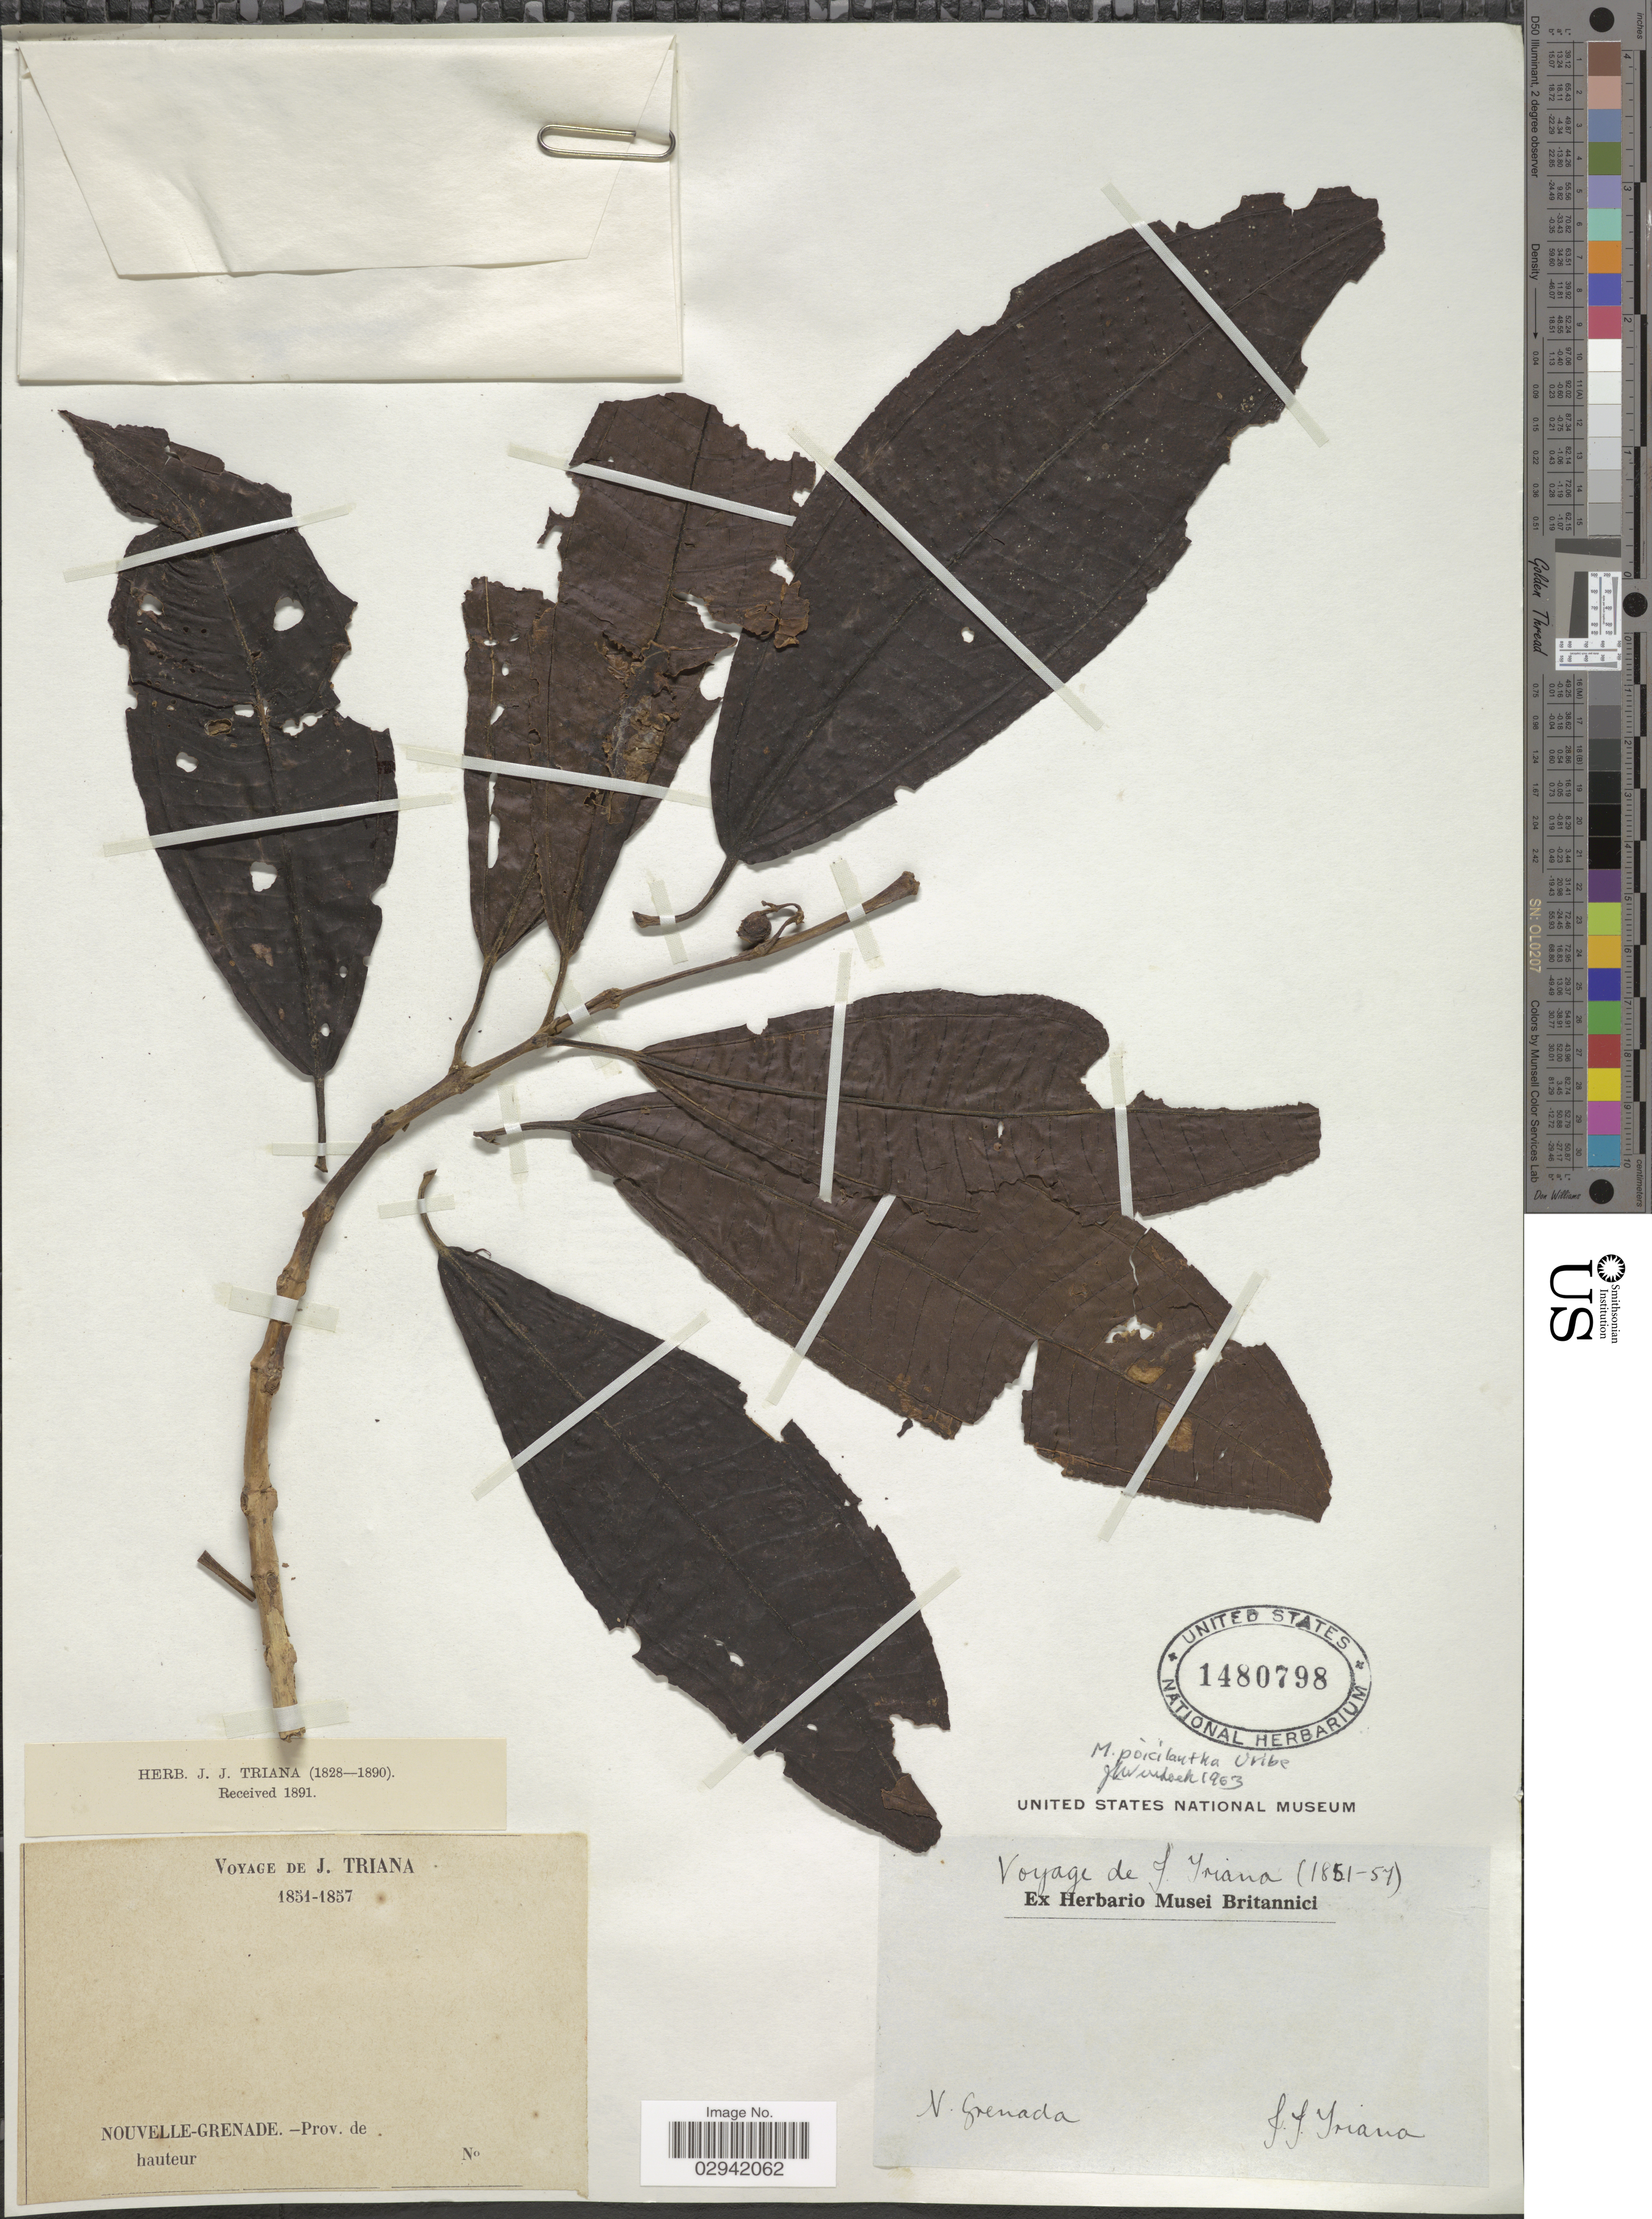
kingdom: Plantae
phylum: Tracheophyta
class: Magnoliopsida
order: Myrtales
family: Melastomataceae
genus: Miconia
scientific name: Miconia poecilantha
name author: L. Uribe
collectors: J. J. Triana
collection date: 1851/1857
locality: Nouvelle-Grenade. N. Grenada.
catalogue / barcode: US 1480798